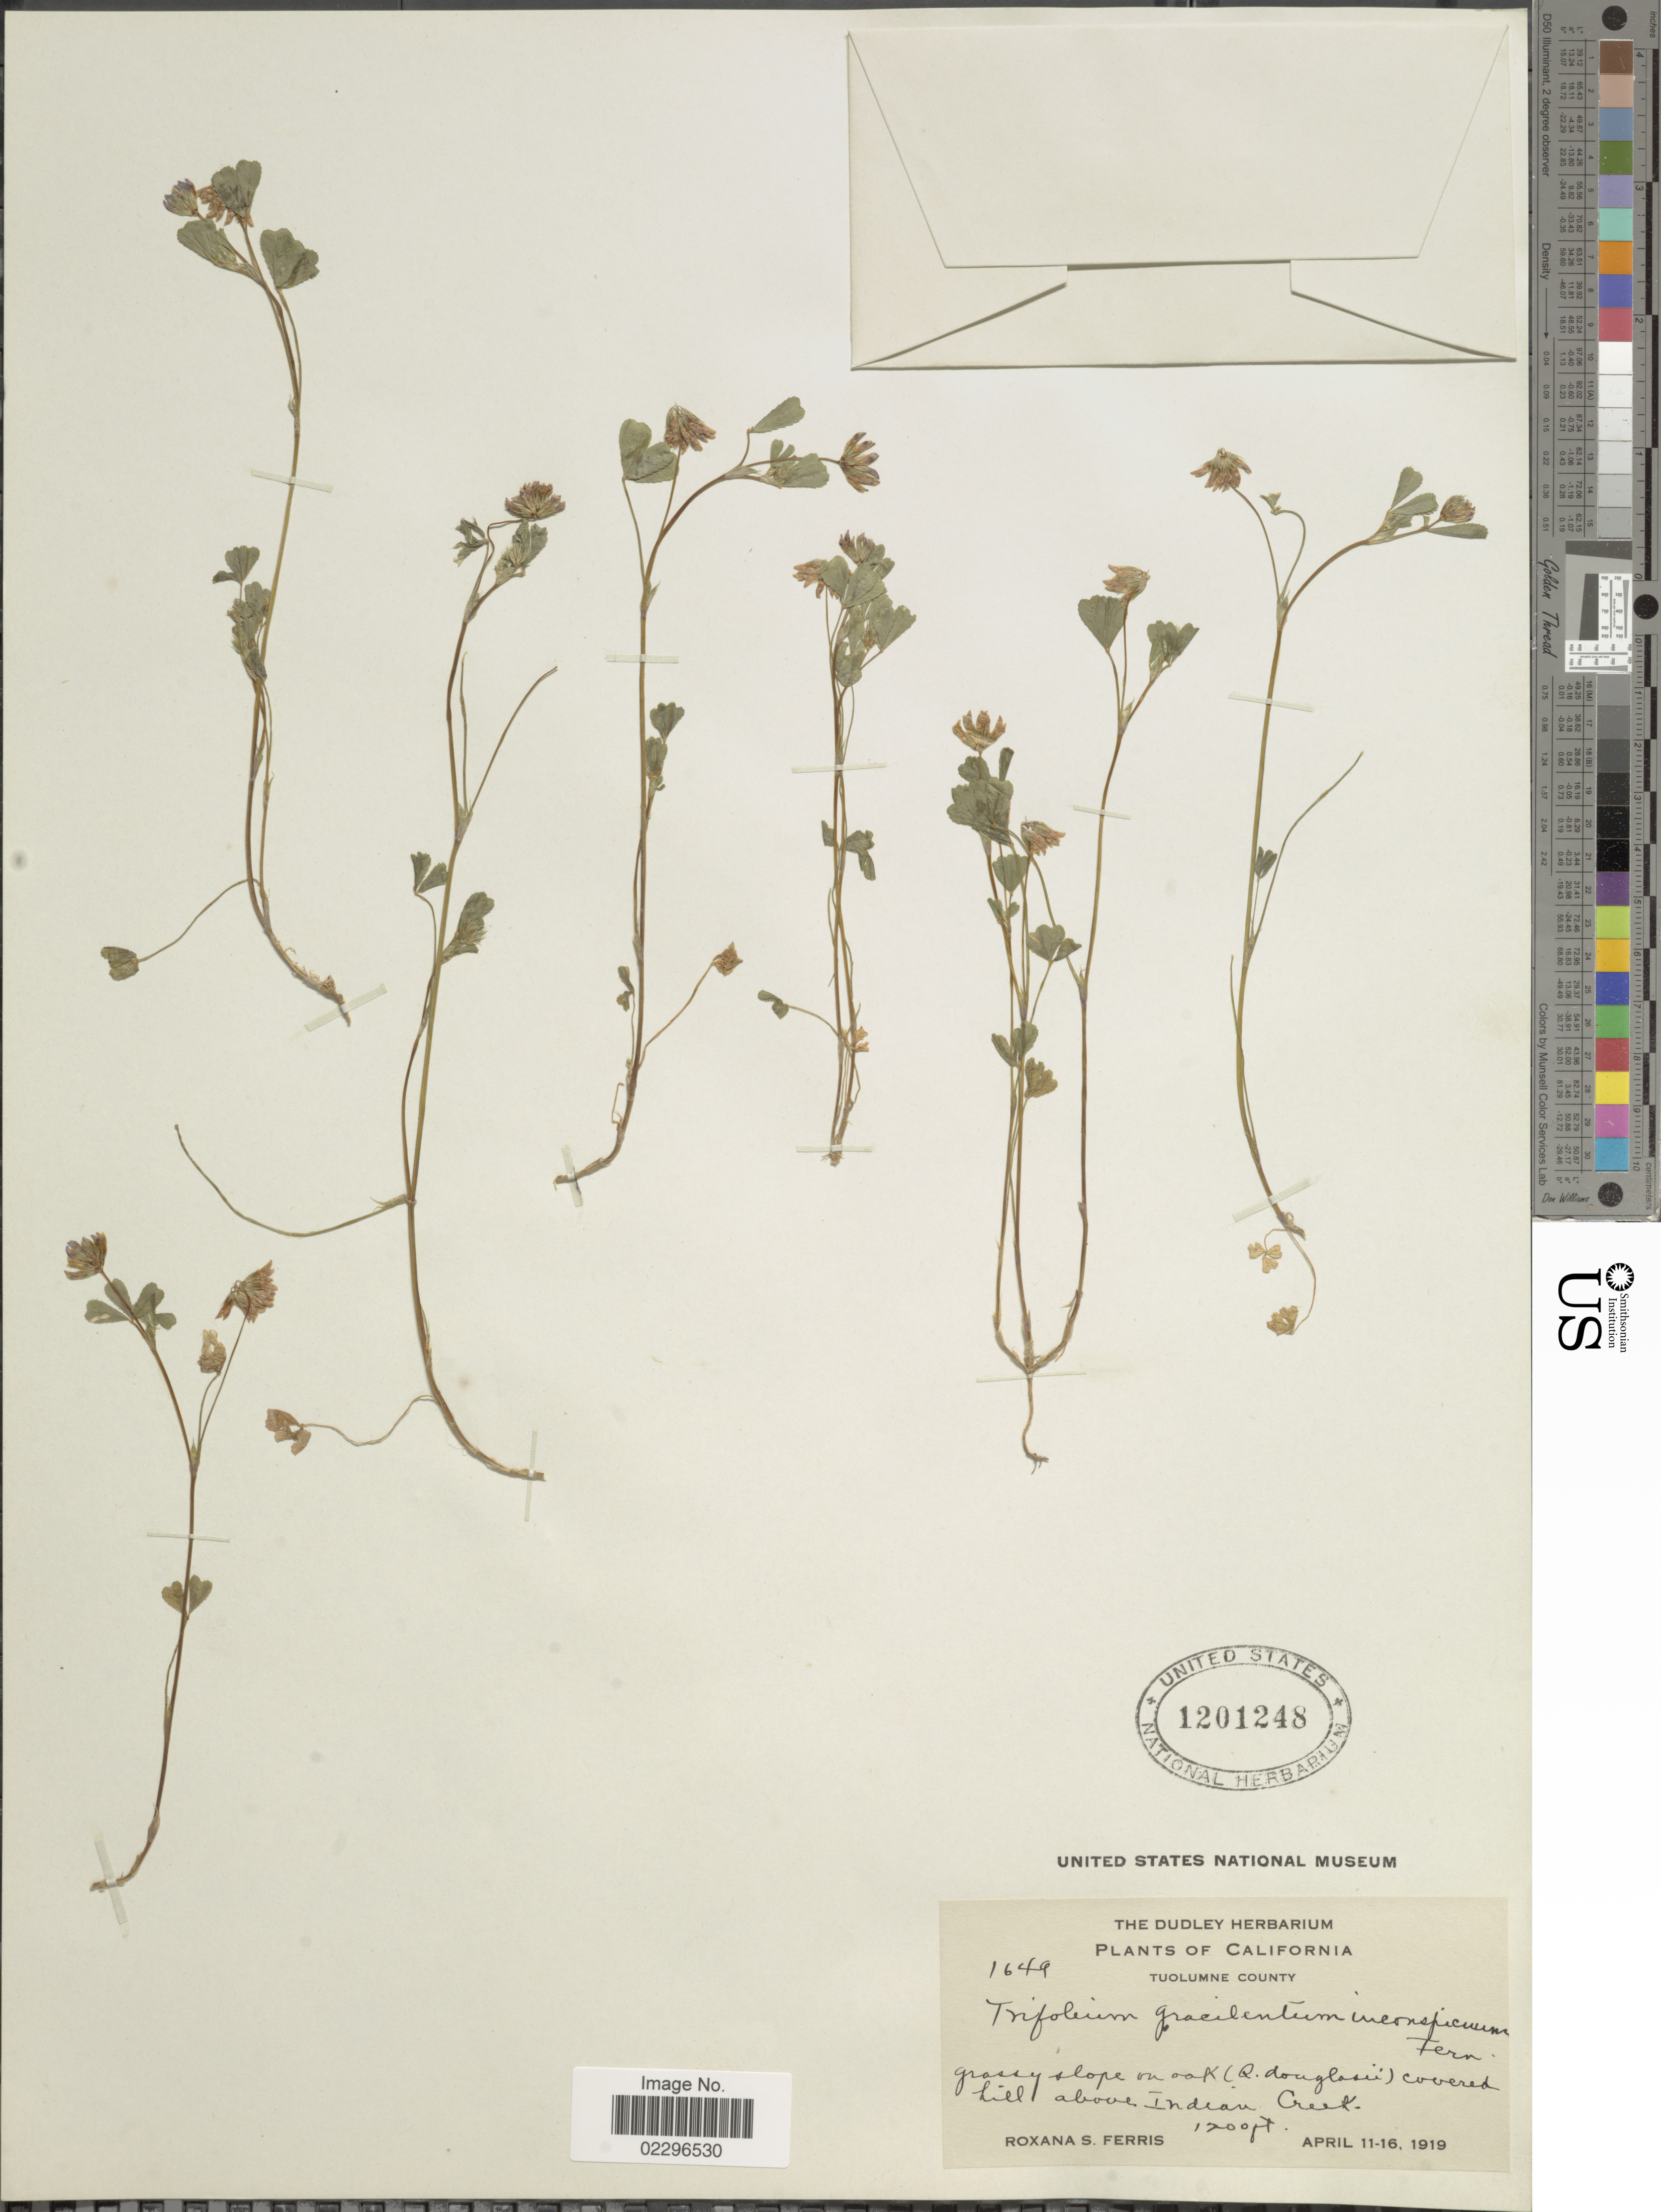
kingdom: Plantae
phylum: Tracheophyta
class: Magnoliopsida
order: Fabales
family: Fabaceae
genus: Trifolium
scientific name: Trifolium gracilentum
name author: Torr. & A. Gray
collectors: R. S. Ferris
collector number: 1649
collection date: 1919-04-11/1919-04-16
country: United States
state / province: California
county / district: Tuolumne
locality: California, Tuolumne County, Grassy slope on oak, covered hill above Indian Creek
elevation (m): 366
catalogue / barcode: US 1201248